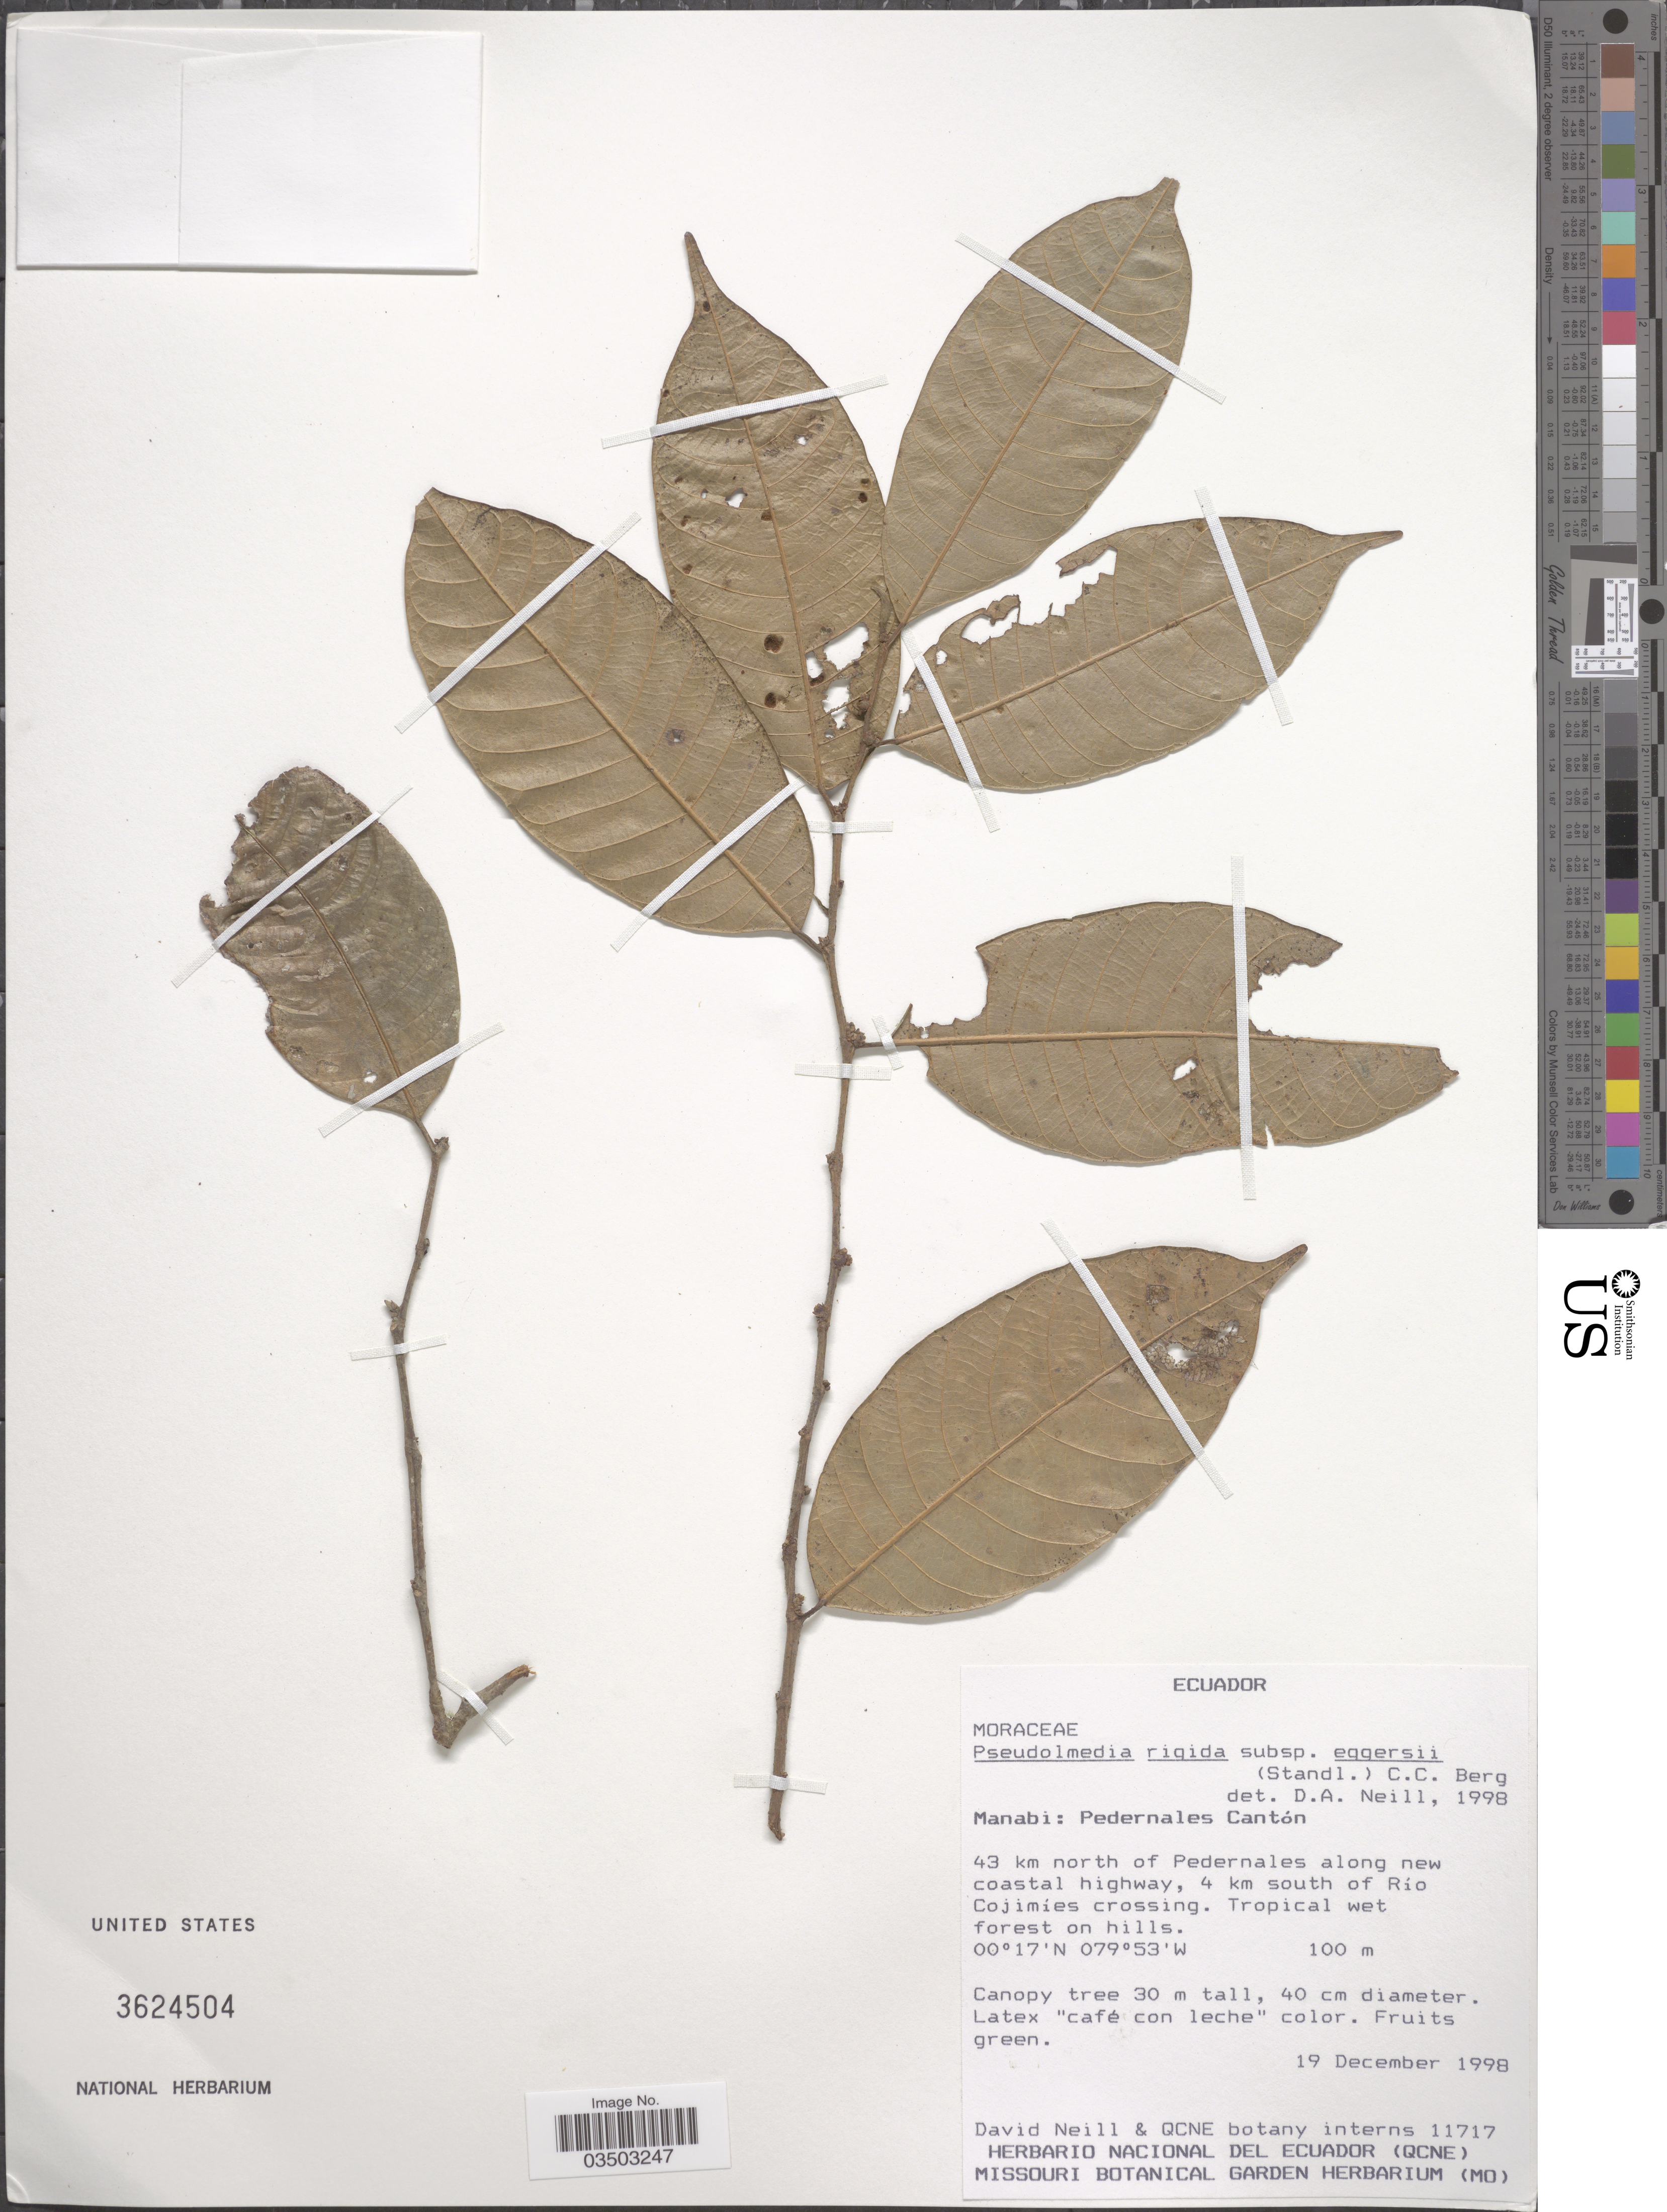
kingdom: Plantae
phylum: Tracheophyta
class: Magnoliopsida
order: Rosales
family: Moraceae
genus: Pseudolmedia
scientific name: Pseudolmedia rigida subsp. eggersii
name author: (Standl.) C.C. Berg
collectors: D. Neill & QCNE botany interns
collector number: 11717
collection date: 1998-12-19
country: Ecuador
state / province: Manabí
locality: Pedernales Cantón. 43 km north of Pedernales along new coastal highway, 4 km south of Río Cojimíes crossing. Tropical wet forest on hills.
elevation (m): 100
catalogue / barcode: US 3624504